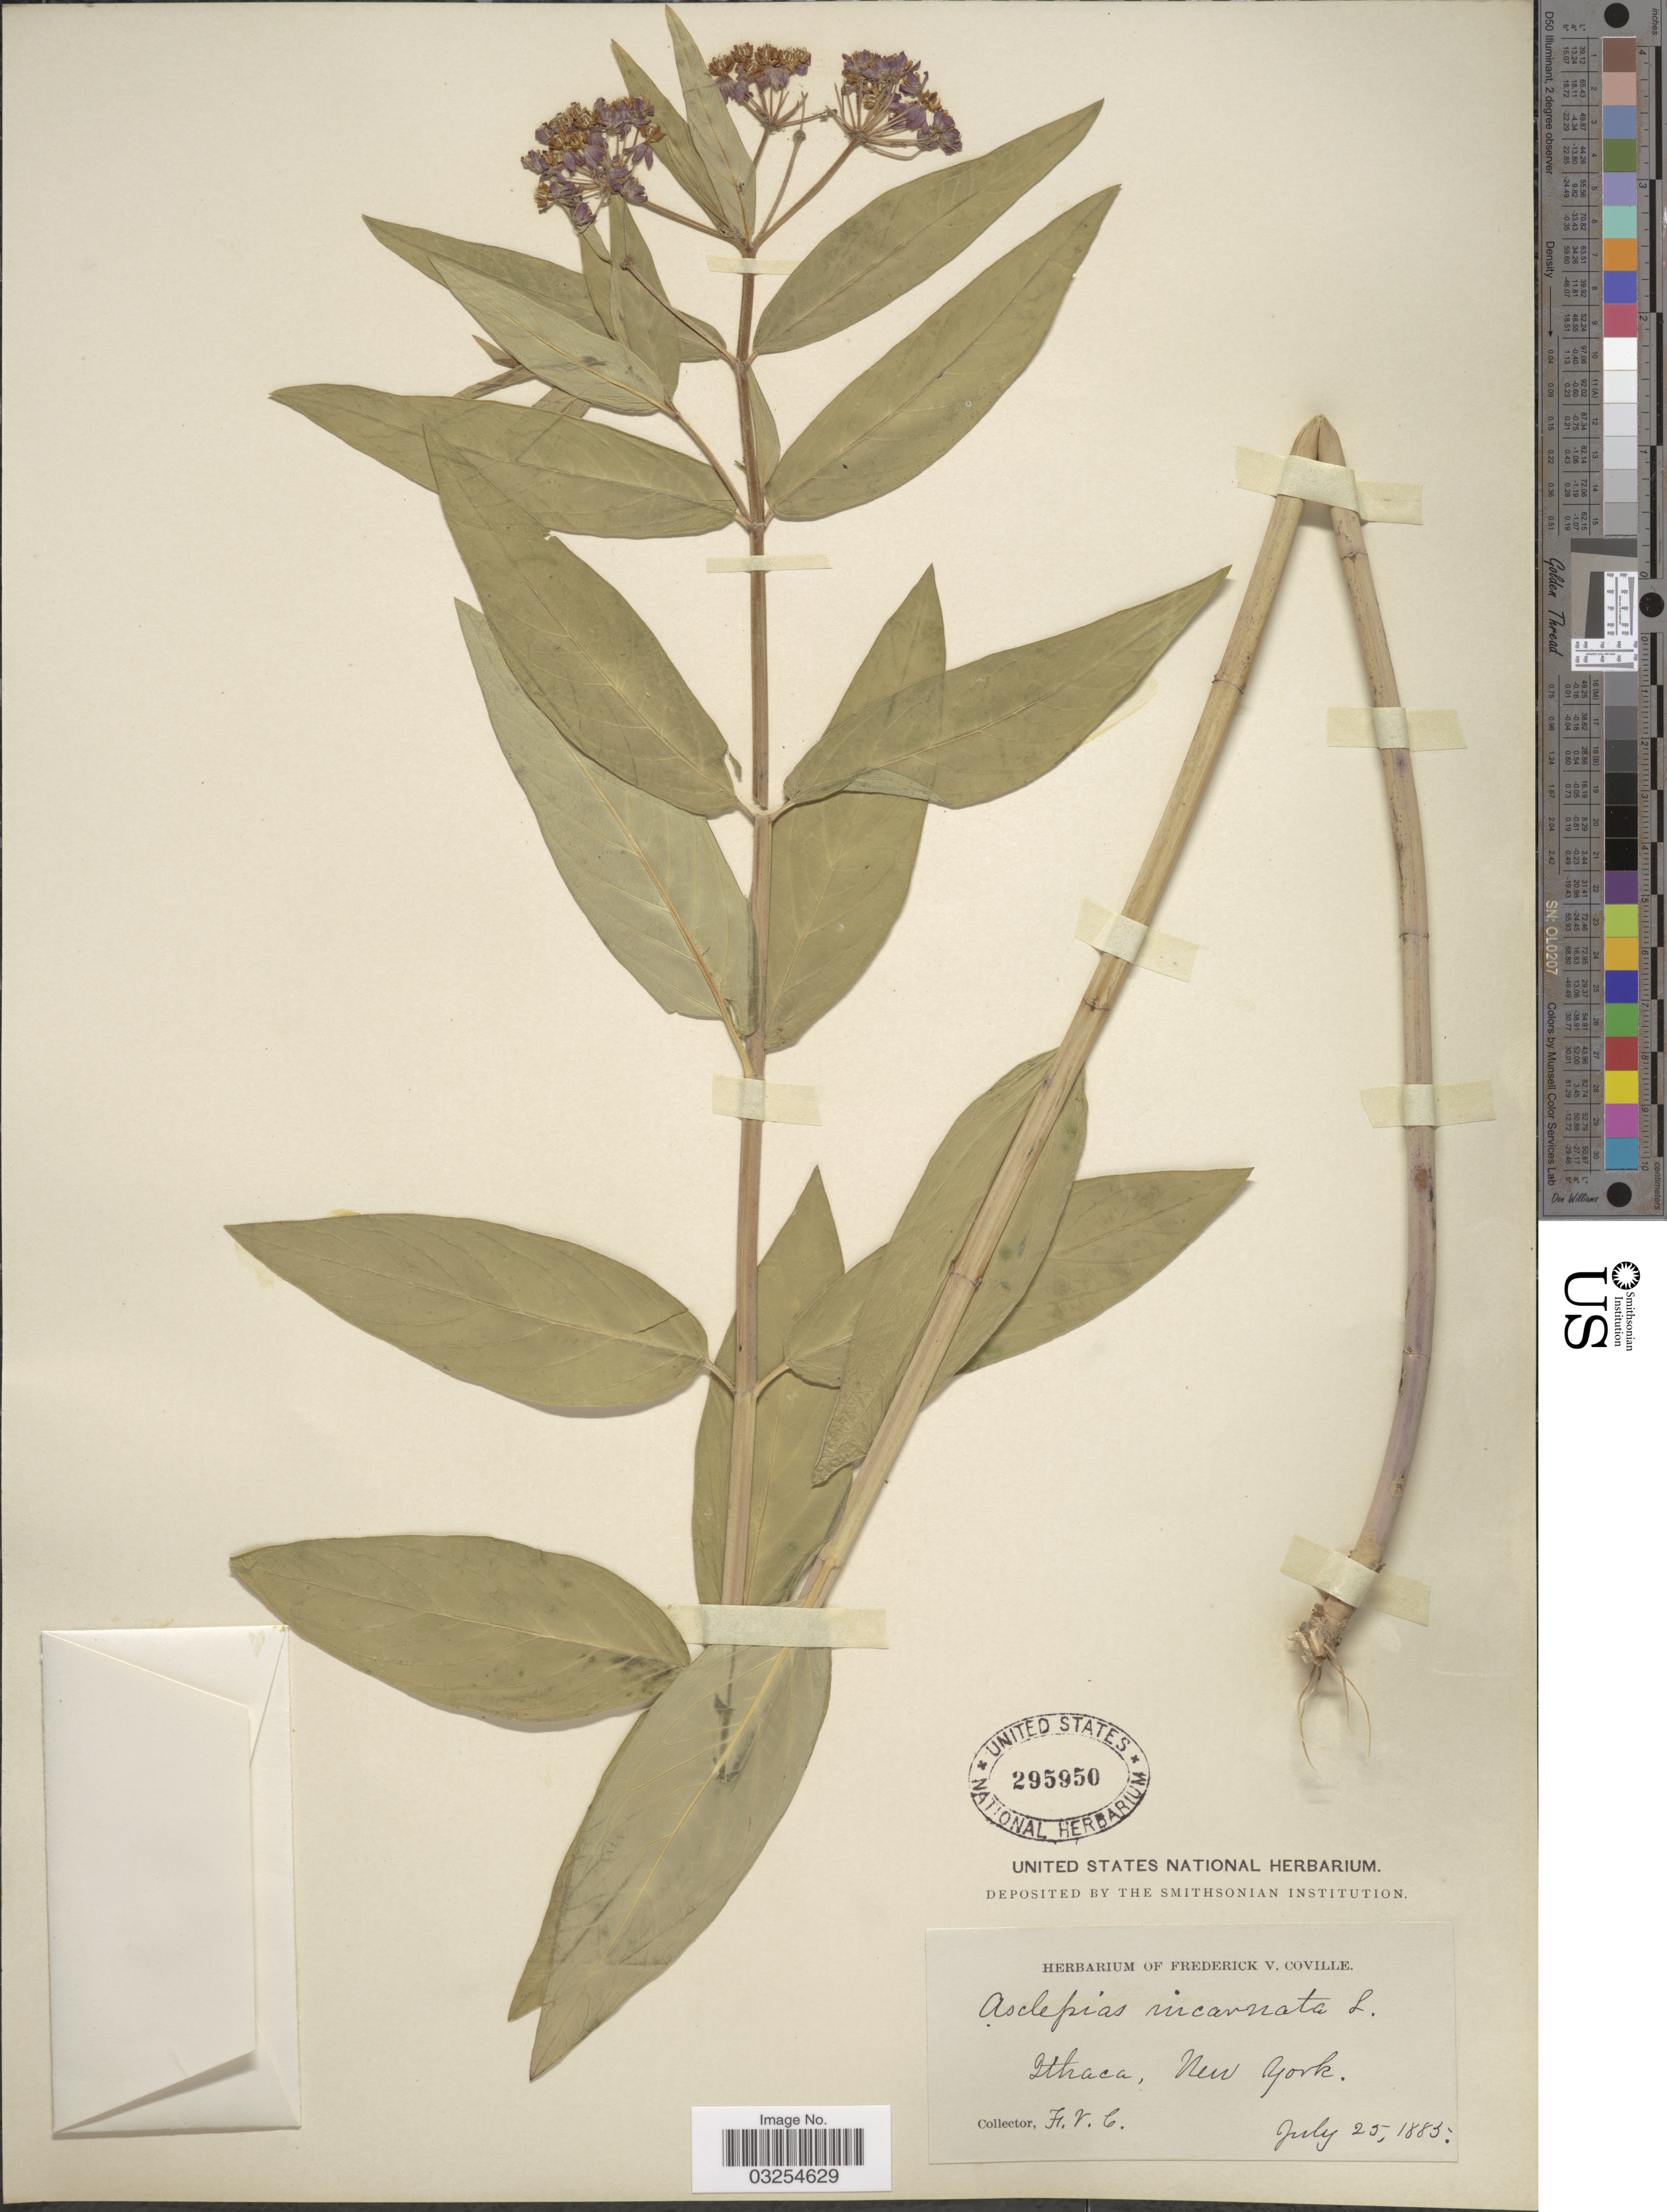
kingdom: Plantae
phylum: Tracheophyta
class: Magnoliopsida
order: Gentianales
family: Apocynaceae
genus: Asclepias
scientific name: Asclepias incarnata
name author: L.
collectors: F. V. Coville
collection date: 1885-07-25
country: United States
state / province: New York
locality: Ithaca.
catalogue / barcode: US 295950